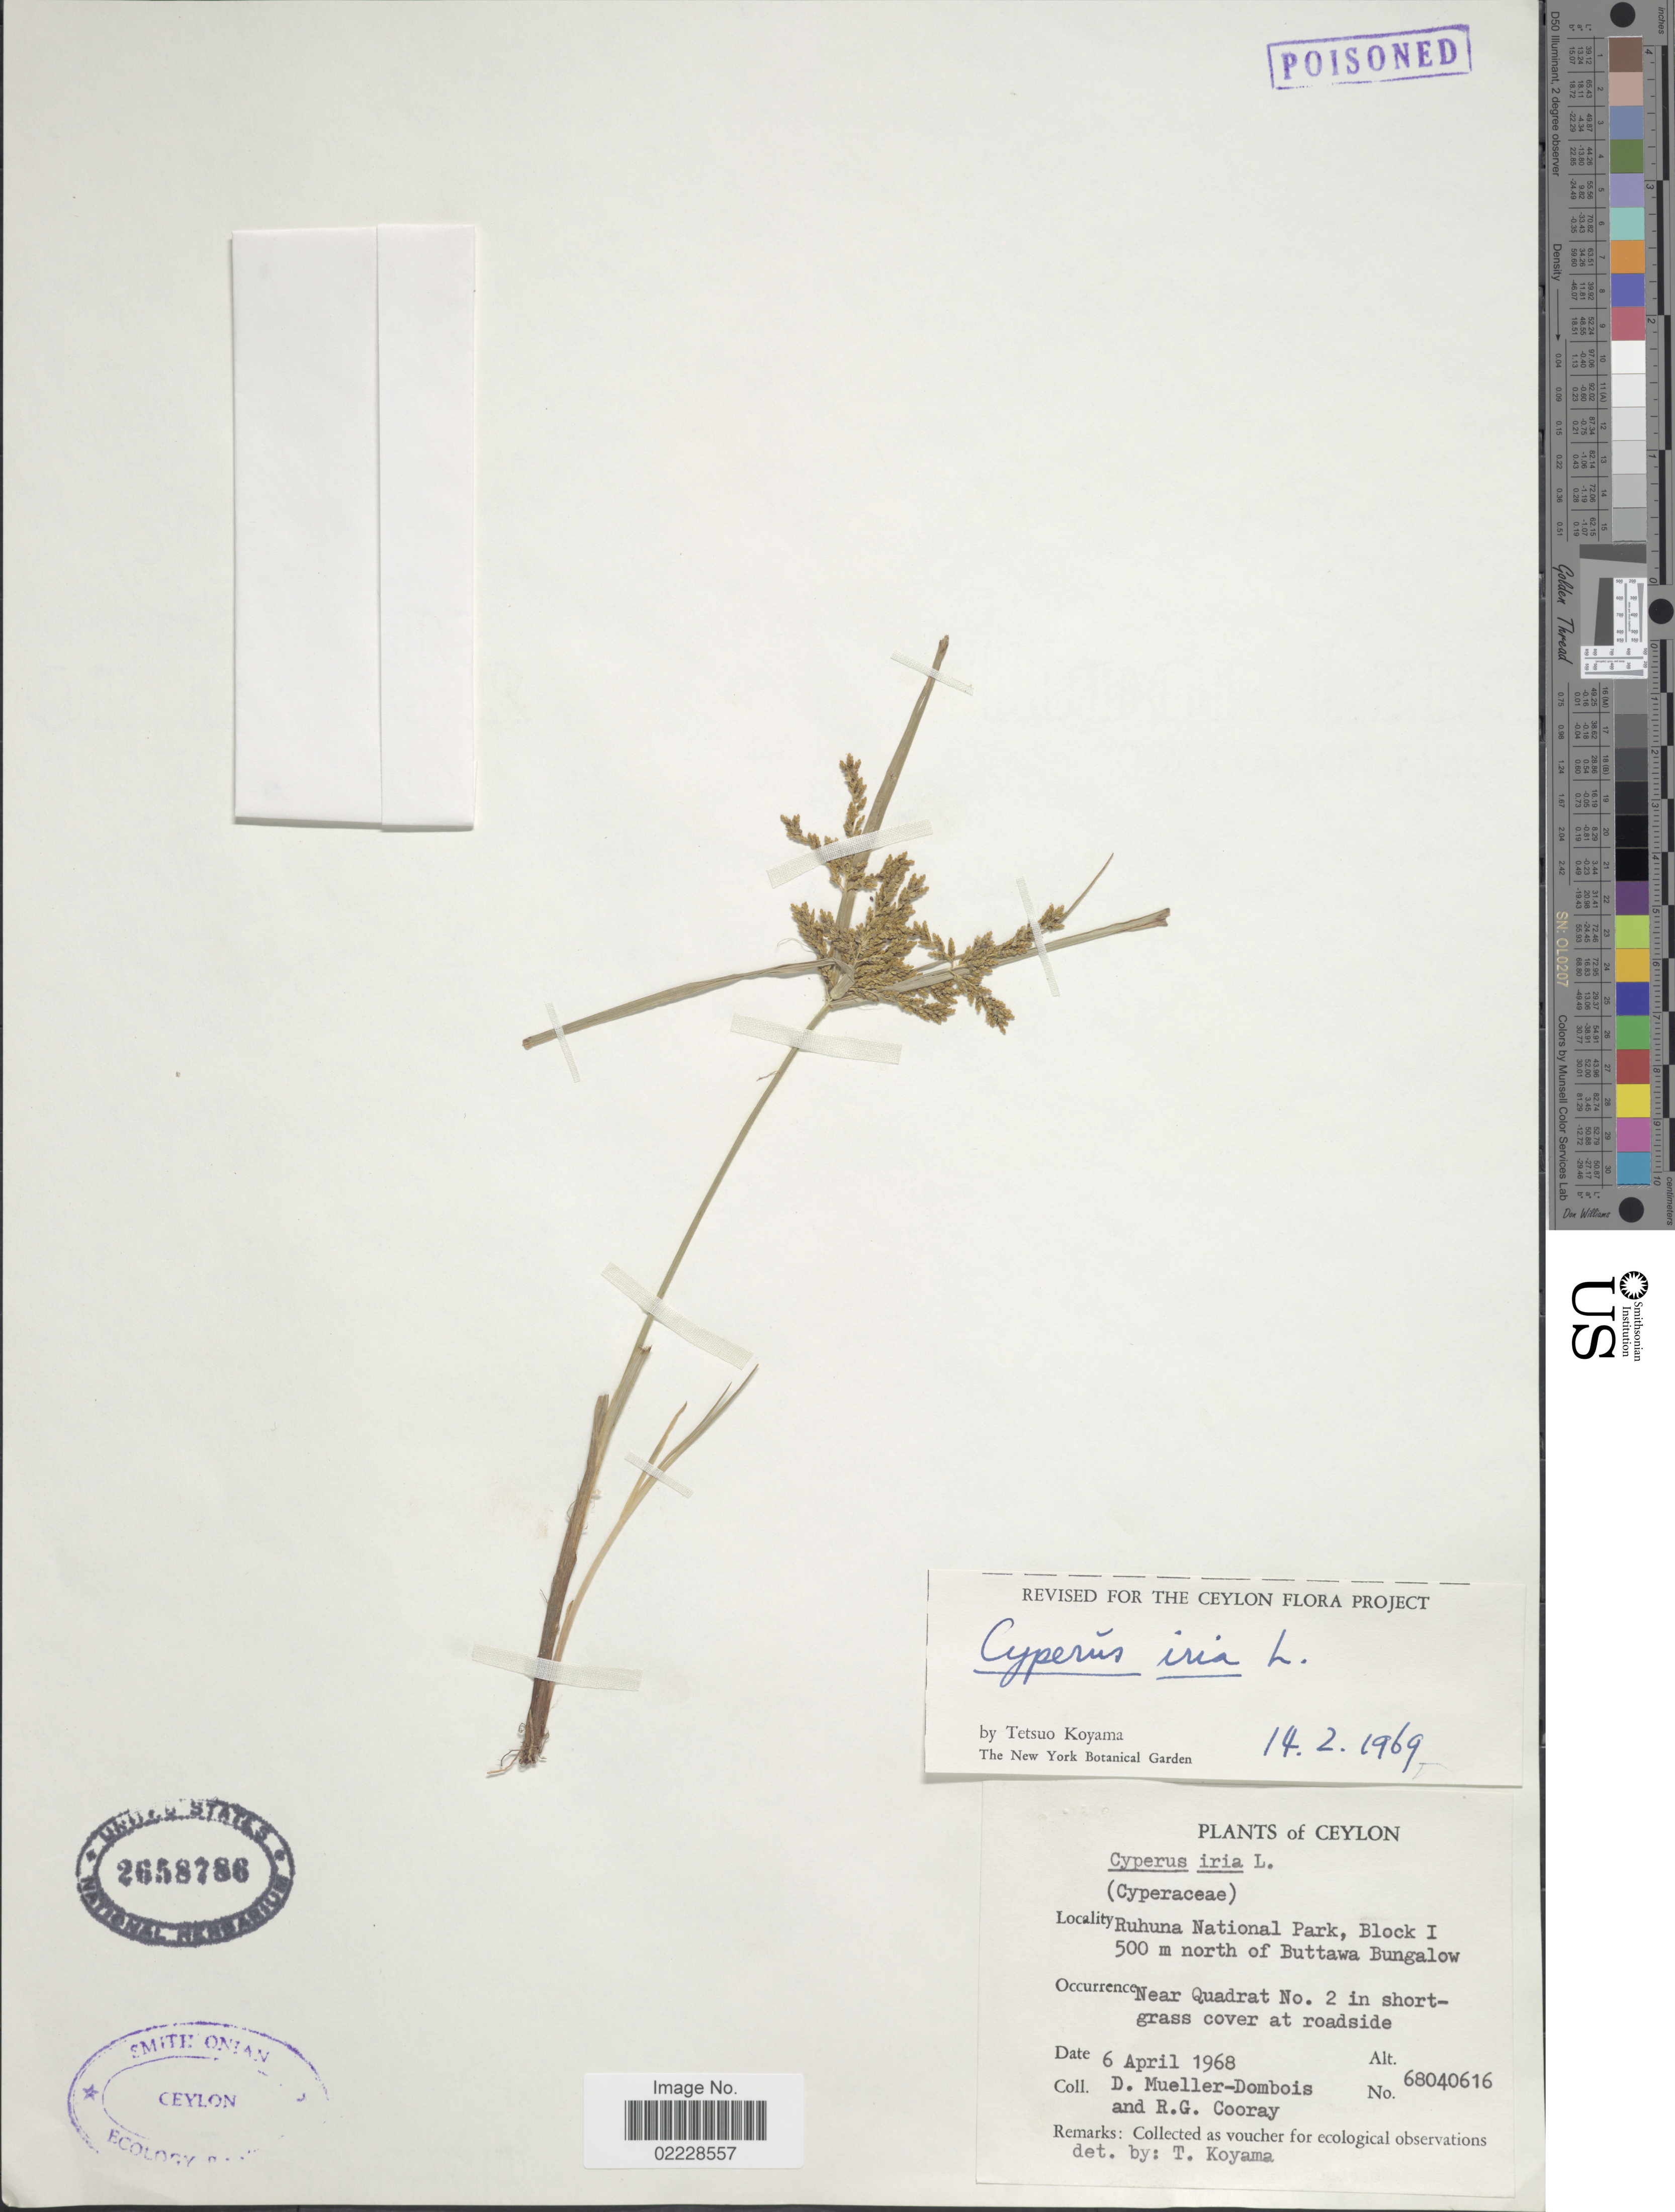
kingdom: Plantae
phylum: Tracheophyta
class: Liliopsida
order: Poales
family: Cyperaceae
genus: Cyperus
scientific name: Cyperus iria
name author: L.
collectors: D. Mueller-Dombois & R. Cooray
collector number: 68040616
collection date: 1968-04-06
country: Sri Lanka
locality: Ceylon, Ruhuna National Park, Block I 500 m north of Buttawa Bungalow. Near Quadrat No. 2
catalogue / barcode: US 2658786